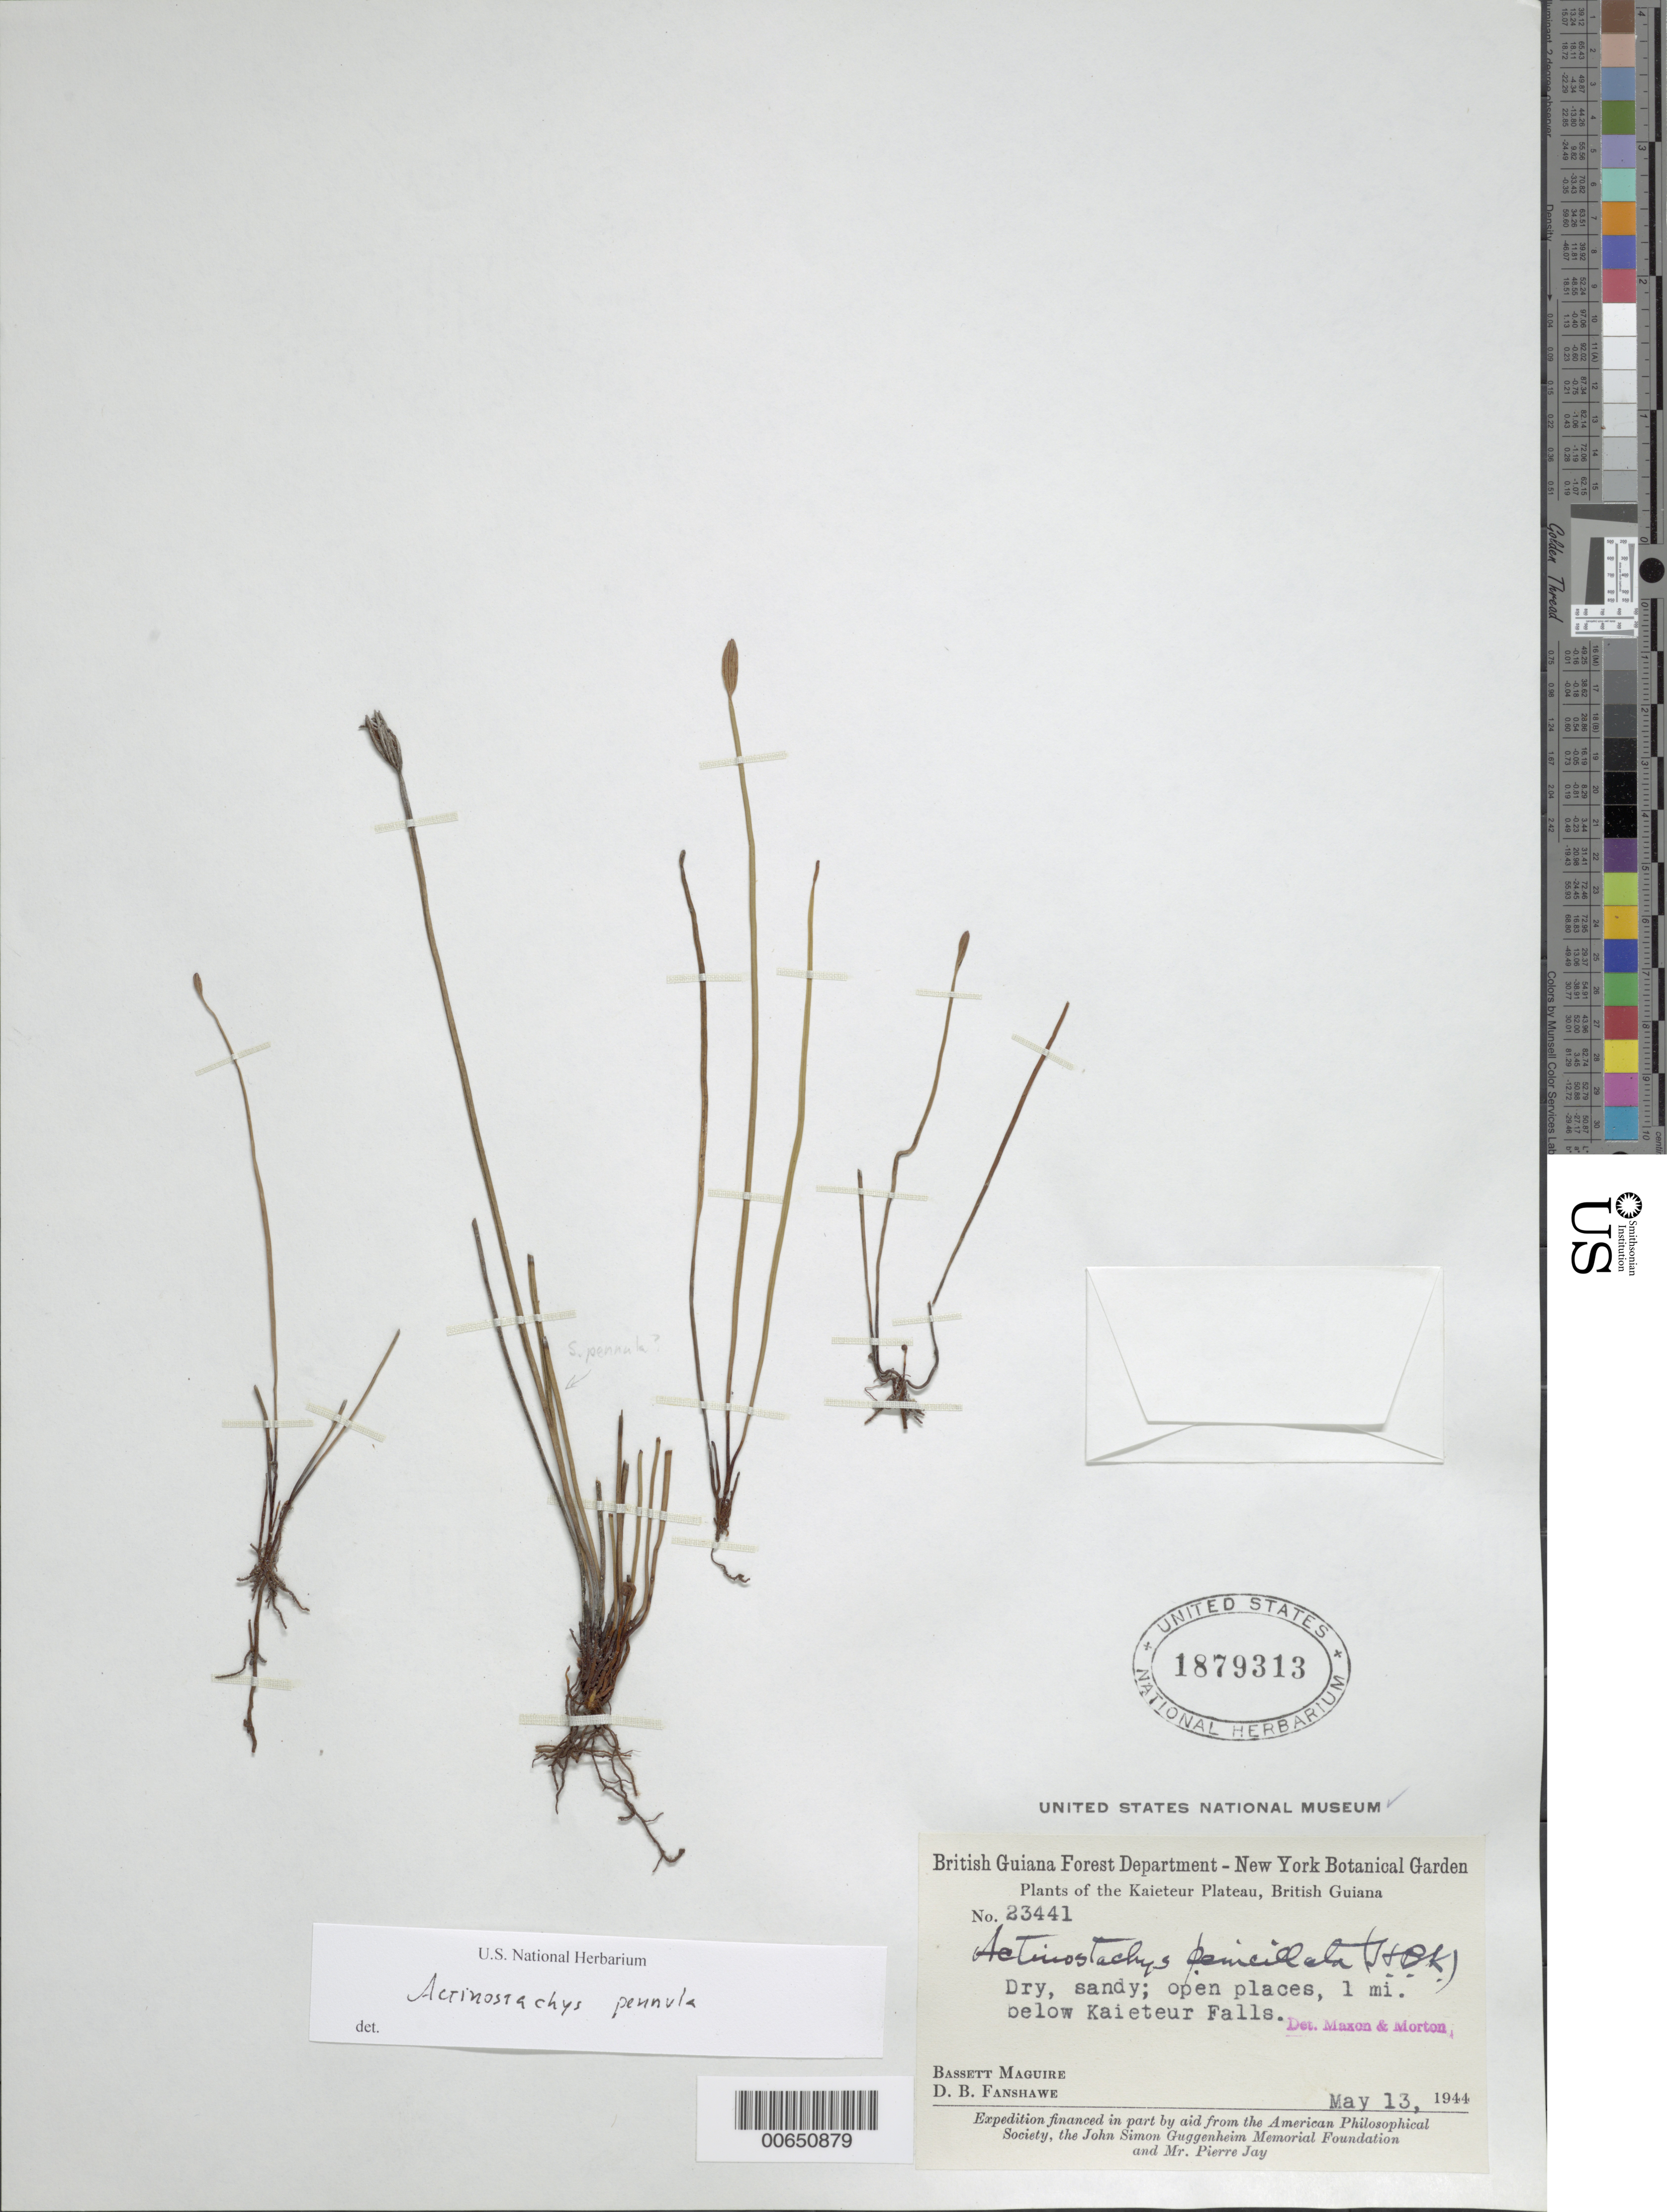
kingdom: Plantae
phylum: Tracheophyta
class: Polypodiopsida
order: Schizaeales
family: Schizaeaceae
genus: Actinostachys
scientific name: Actinostachys pennula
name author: (Sw.) Hook.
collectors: B. Maguire & D. B. Fanshawe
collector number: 23441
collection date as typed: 13-May-44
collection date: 1944-05-13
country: Guyana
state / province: Potaro-Siparuni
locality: Potaro River Gorge, 1 mile below Kaieteur Falls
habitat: Dry, sandy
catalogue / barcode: US 1879313